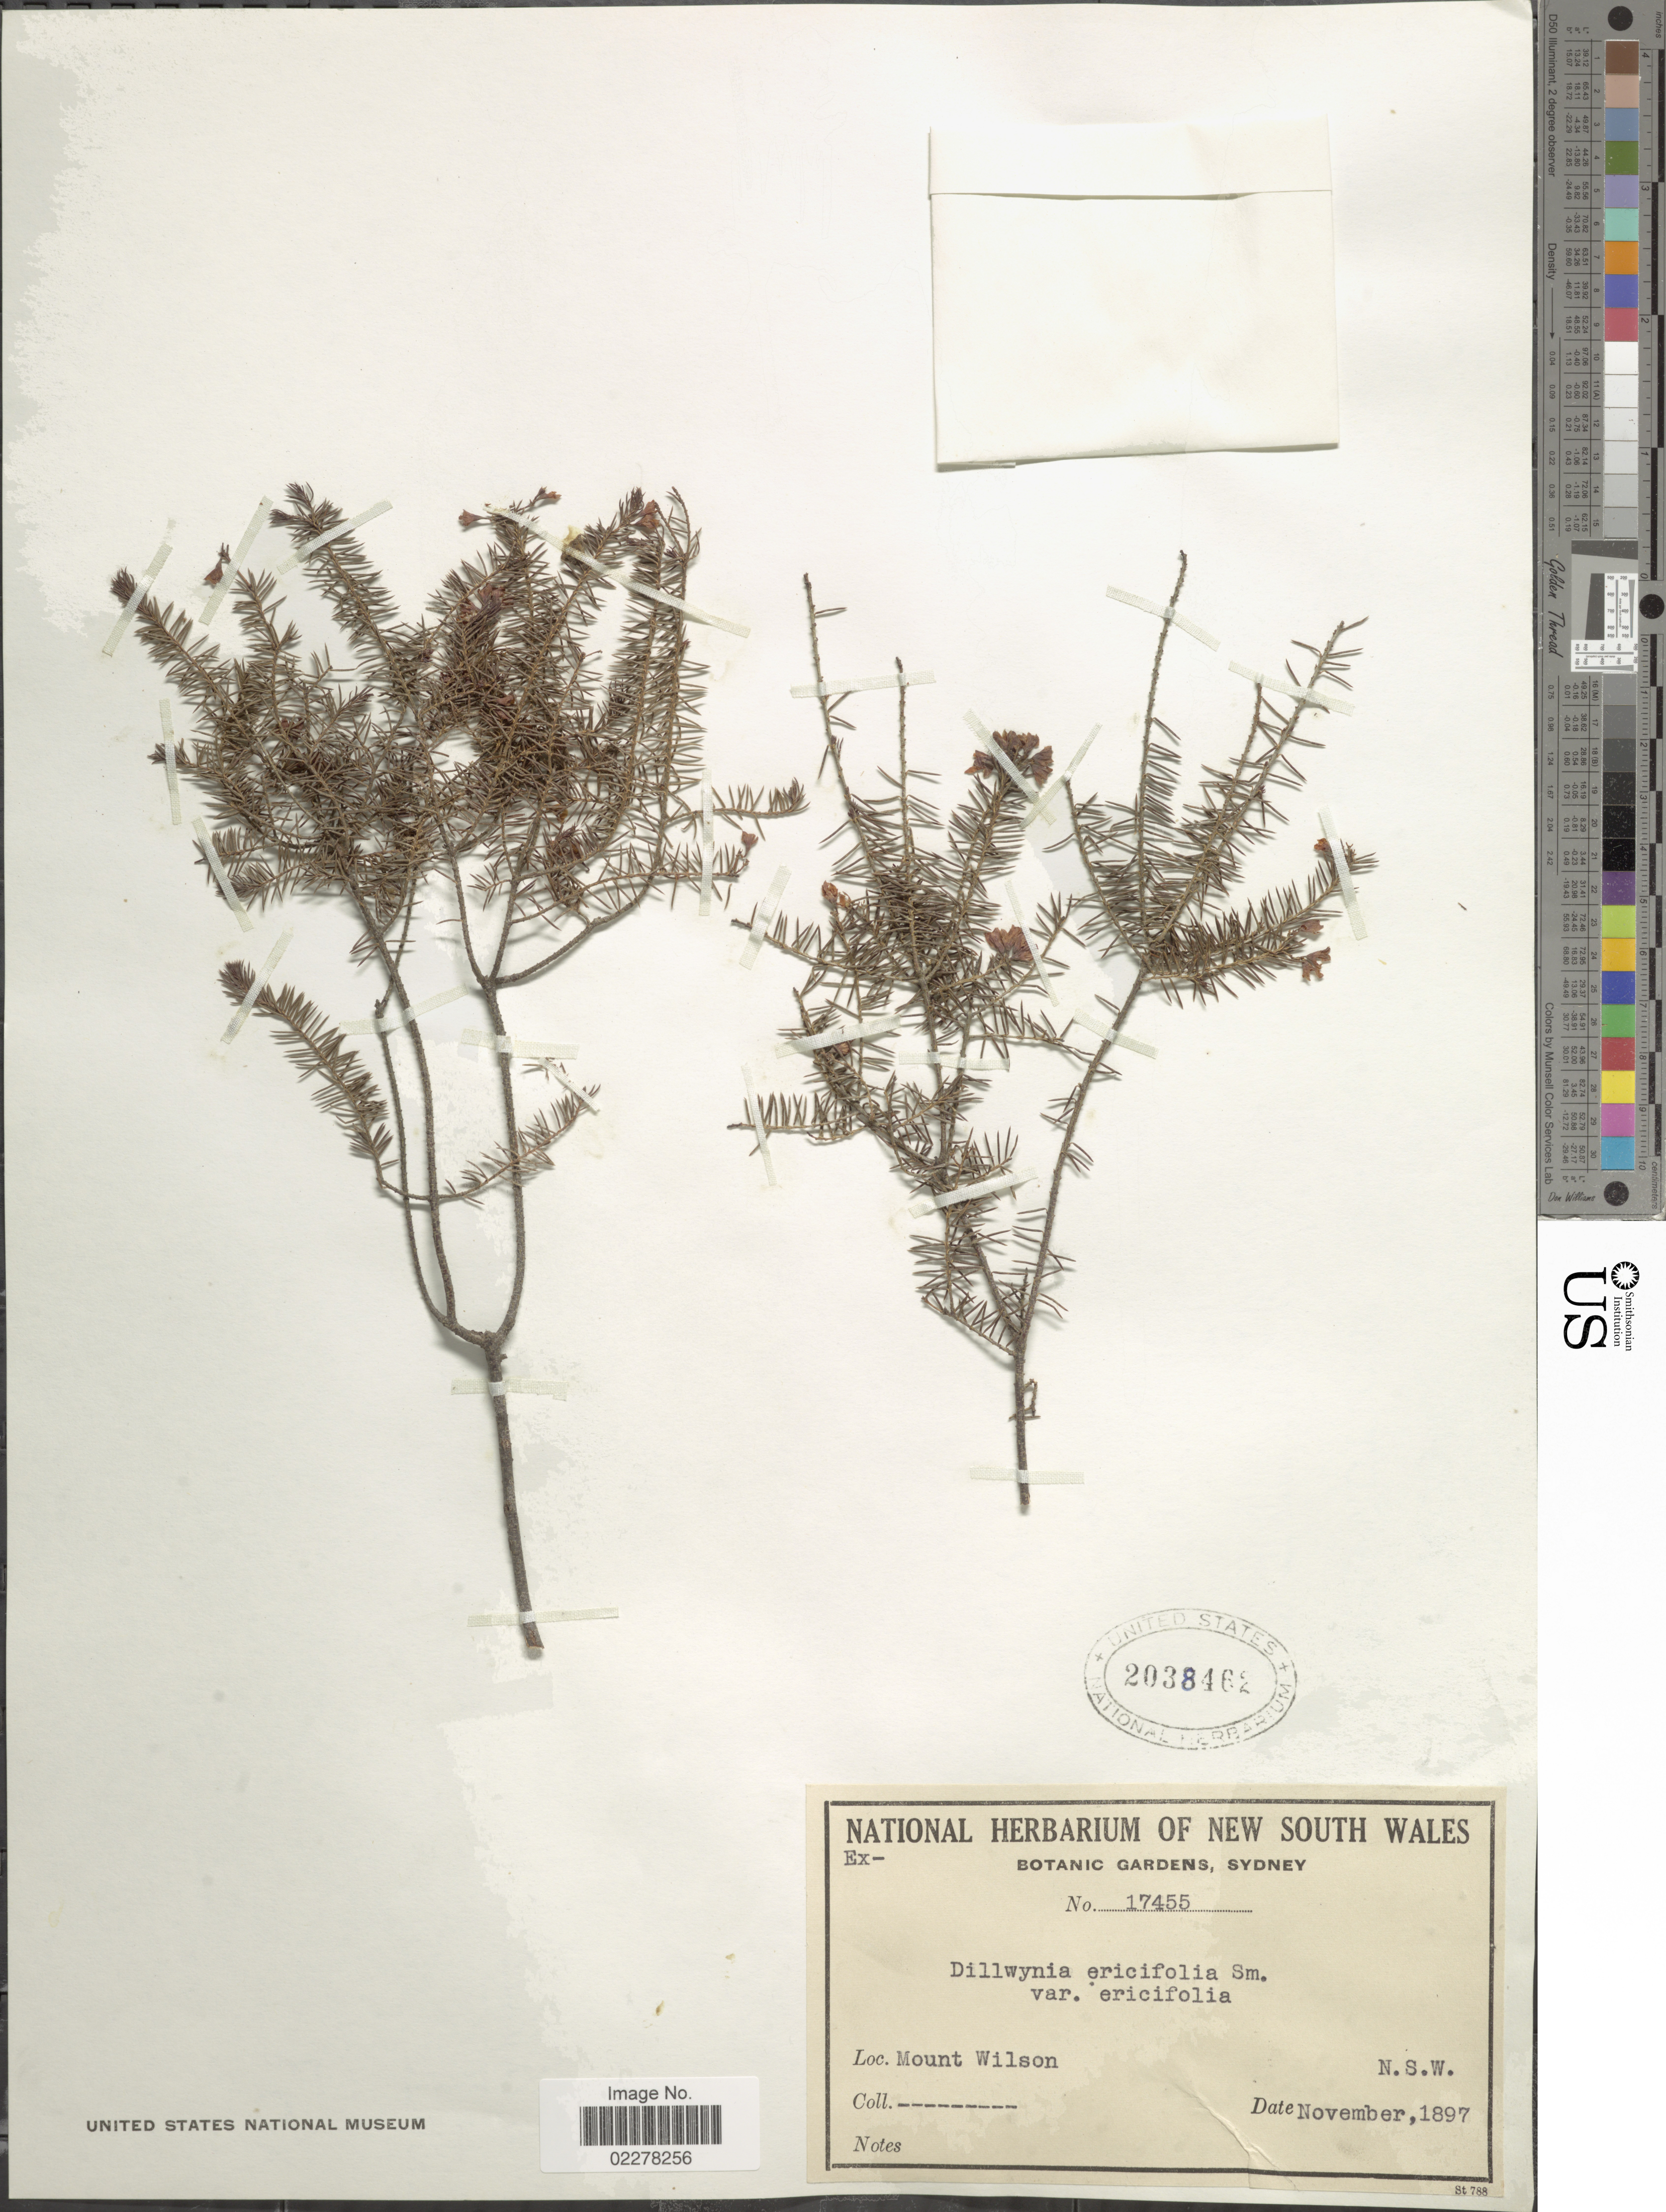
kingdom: Plantae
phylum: Tracheophyta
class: Magnoliopsida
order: Fabales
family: Fabaceae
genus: Dillwynia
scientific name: Dillwynia ericifolia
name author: Sm.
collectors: National Herbarium of New South Wales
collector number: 17455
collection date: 1897-11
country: Australia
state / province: New South Wales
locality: Mount Wilson. N.S.W.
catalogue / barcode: US 2038462